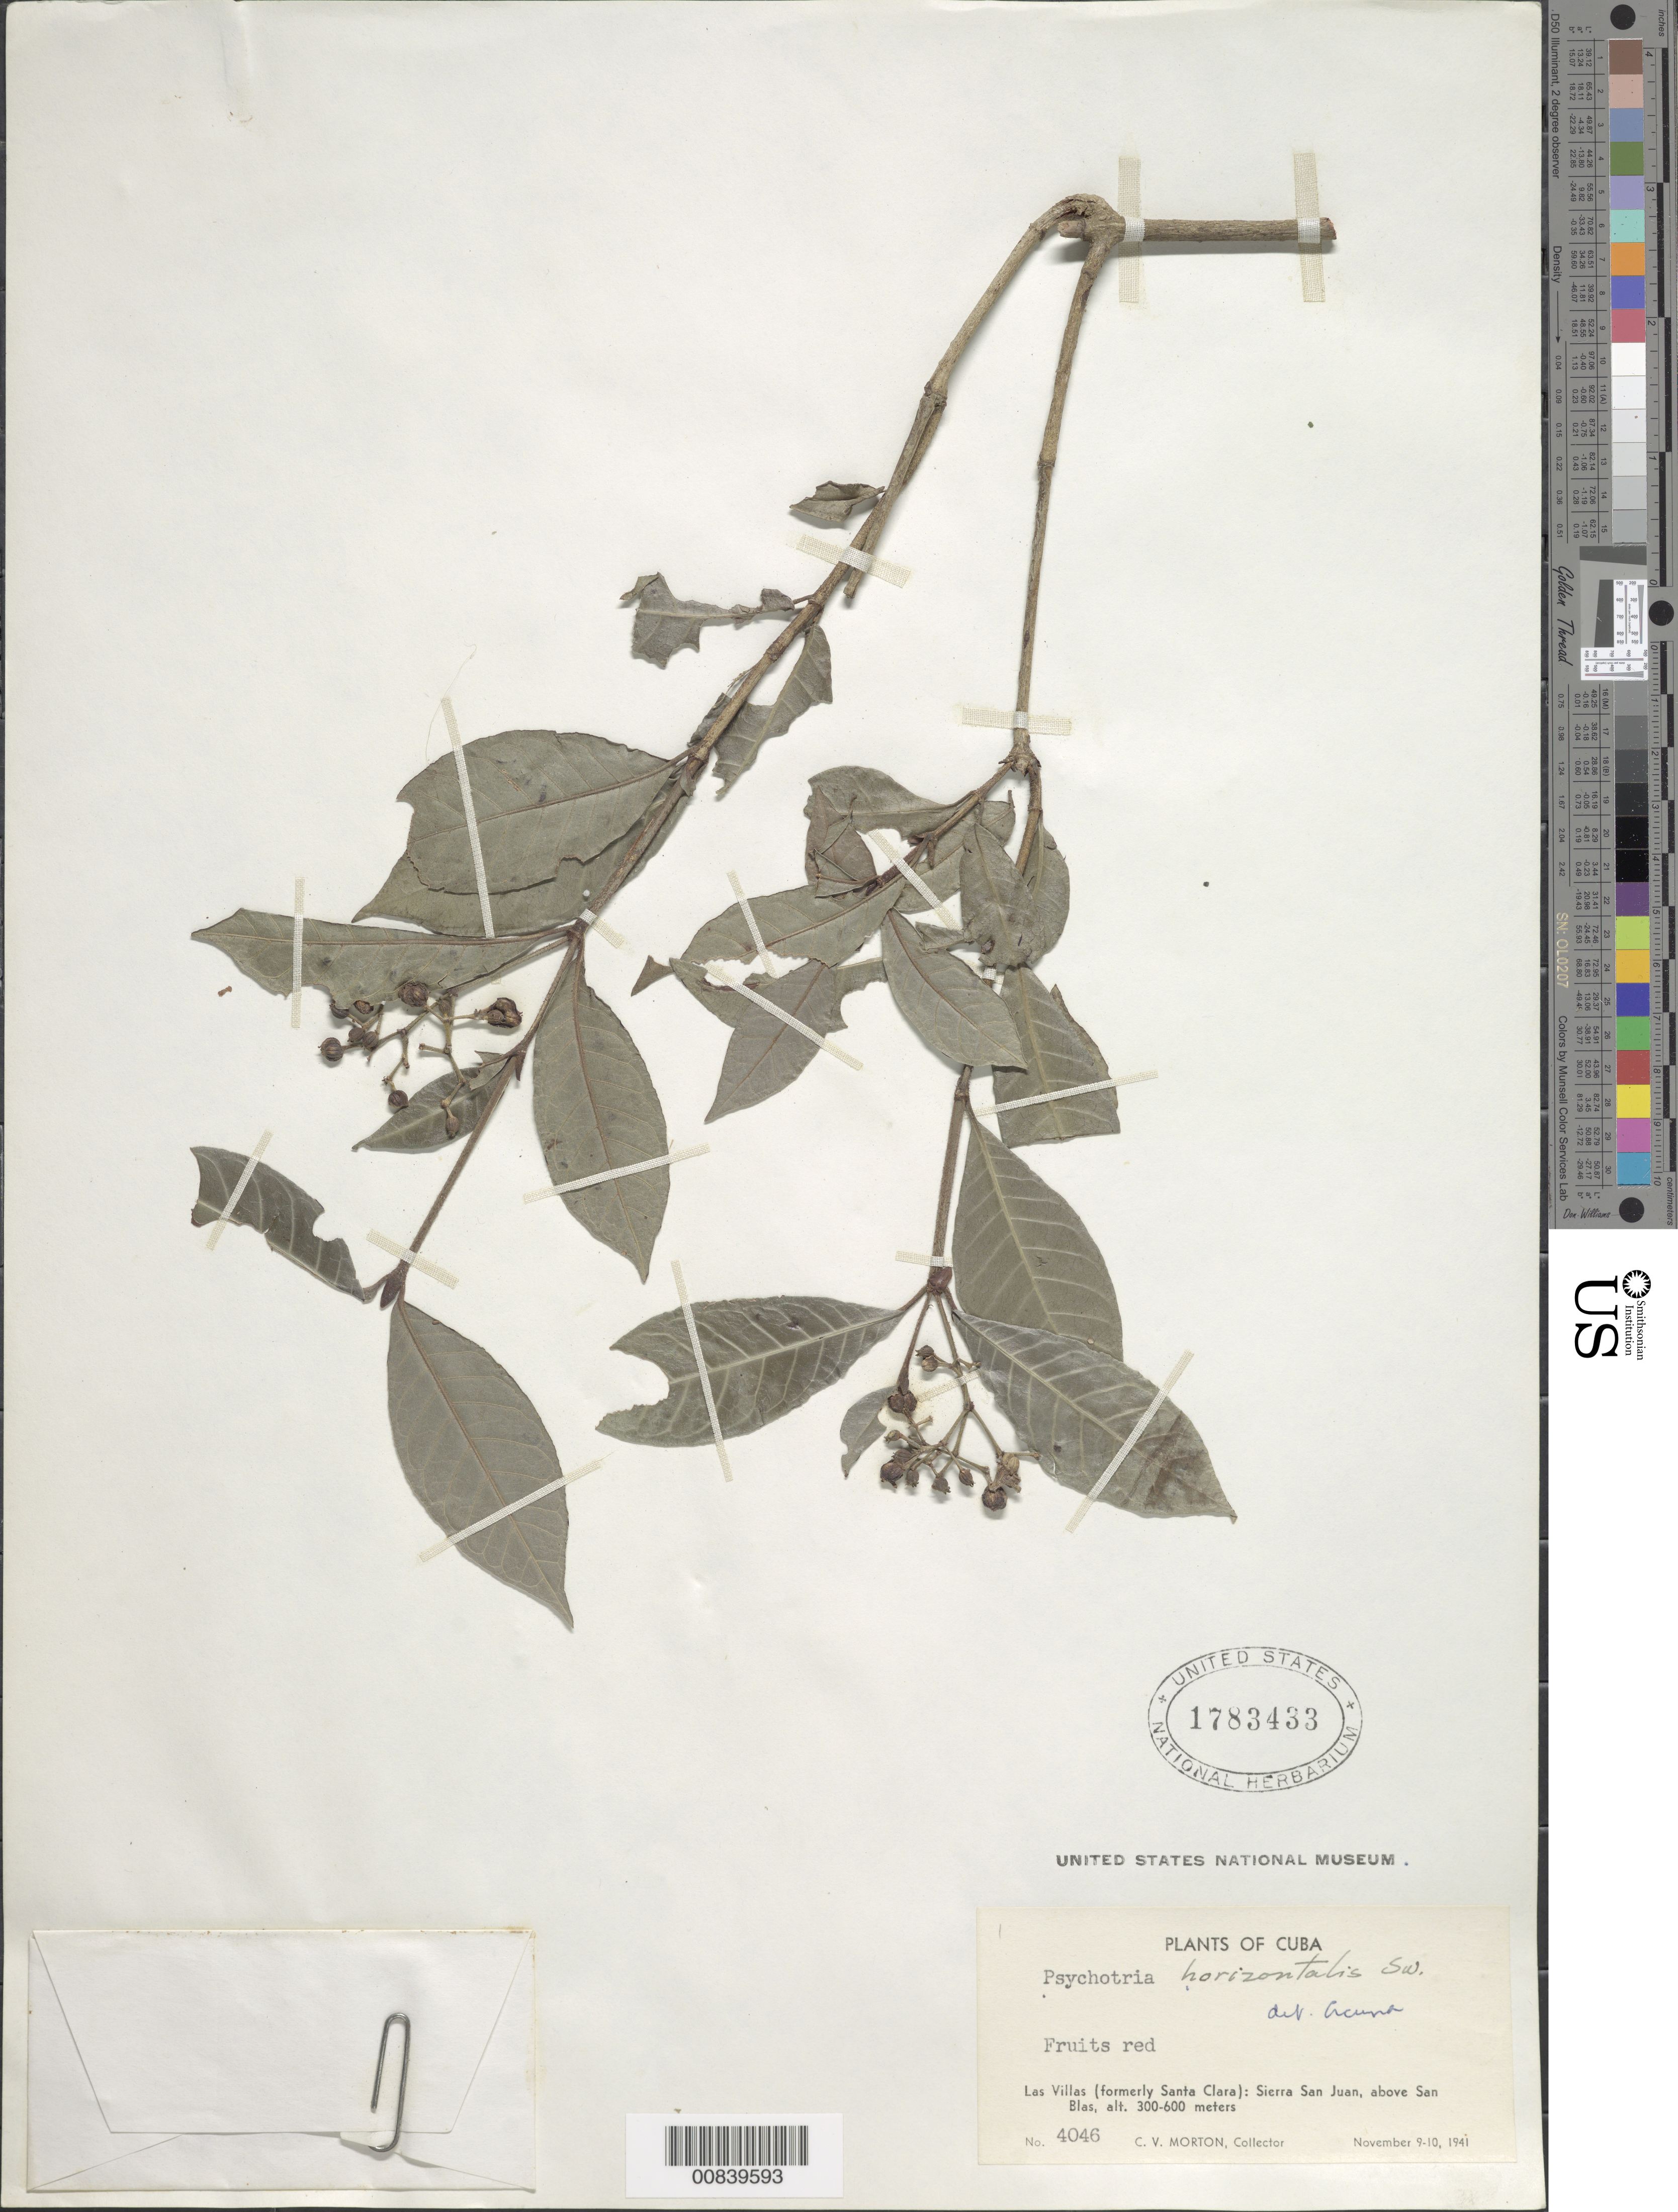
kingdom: Plantae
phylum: Tracheophyta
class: Magnoliopsida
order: Gentianales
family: Rubiaceae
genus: Psychotria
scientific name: Psychotria horizontalis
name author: Sw.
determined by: Acuña, J. B.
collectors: C. V. Morton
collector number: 4046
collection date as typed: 09 Nov 1941 to 10 Nov 1941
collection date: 1941-11-09/1941-11-10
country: Cuba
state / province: Las Villas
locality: Sierra San Juan, above San Blas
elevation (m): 300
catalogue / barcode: US 1783433